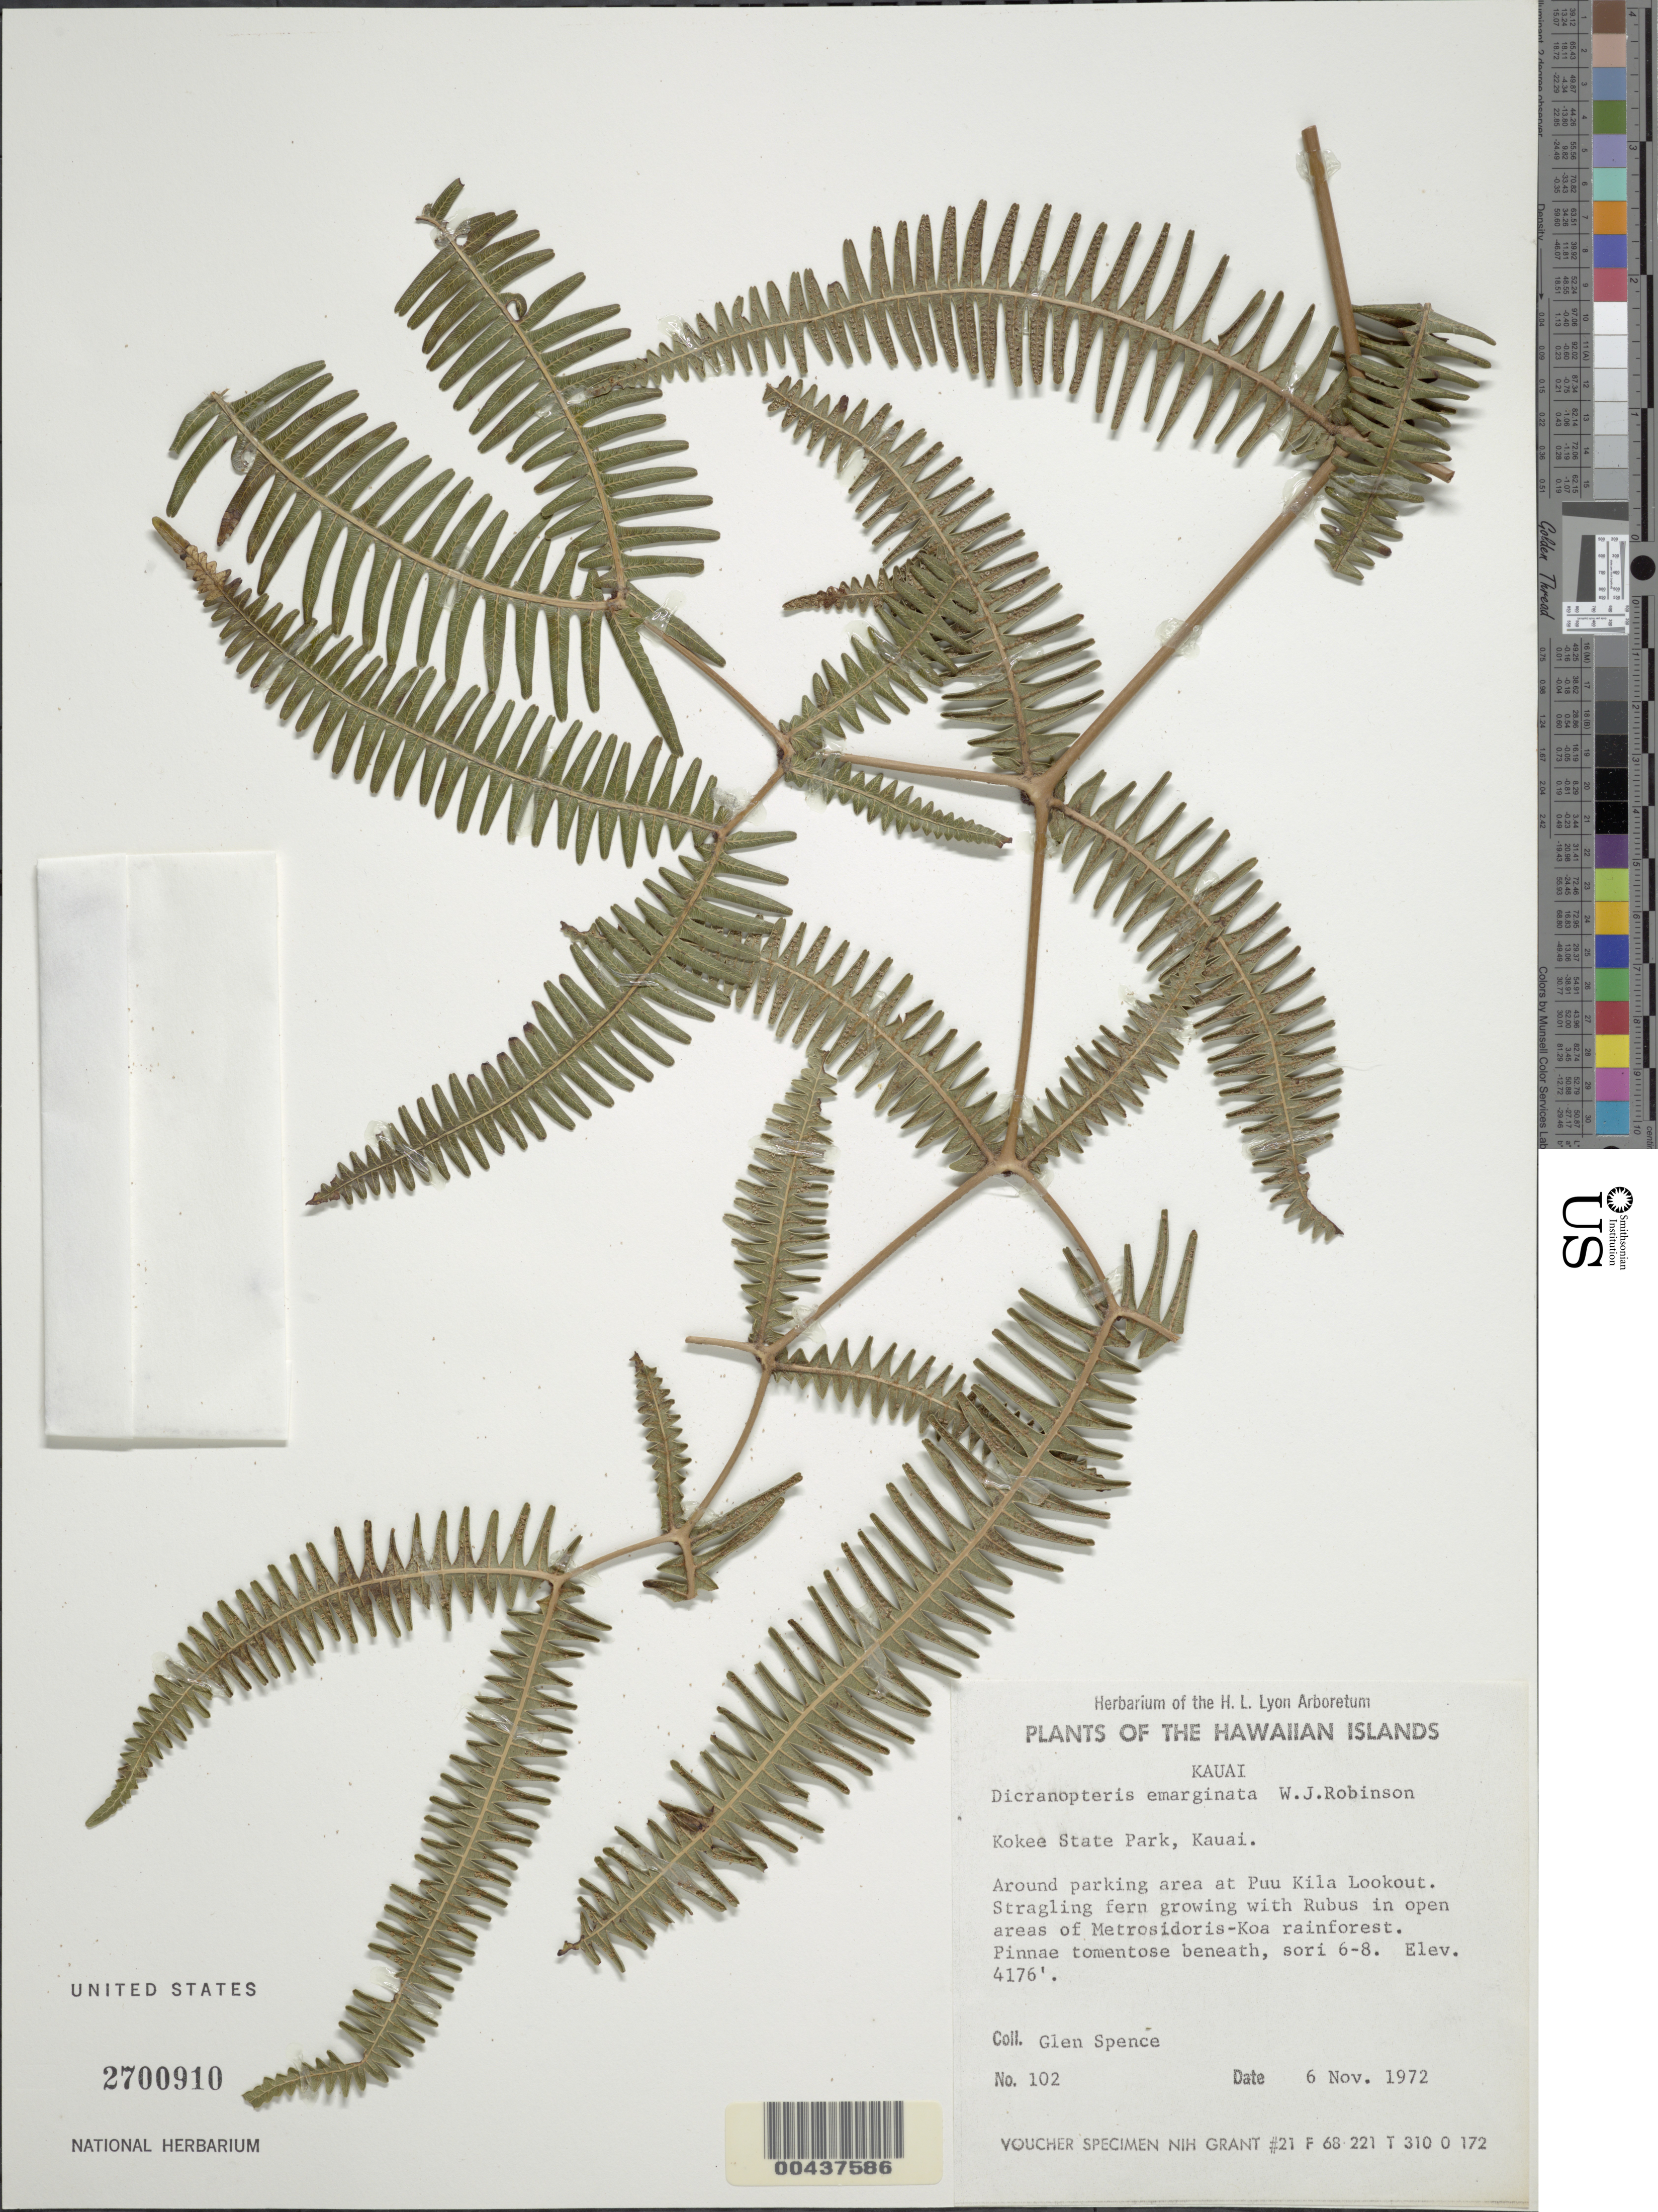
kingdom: Plantae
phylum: Tracheophyta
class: Polypodiopsida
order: Gleicheniales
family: Gleicheniaceae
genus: Dicranopteris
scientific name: Dicranopteris linearis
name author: (Burm. f.) Underw.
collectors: G. Spence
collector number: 102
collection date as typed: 6 Nov 1972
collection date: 1972-11-06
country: United States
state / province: Hawaii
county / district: Kauai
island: Kaua'i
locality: around parking area at Puu Kila Lookout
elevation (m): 1273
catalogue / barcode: US 2700910